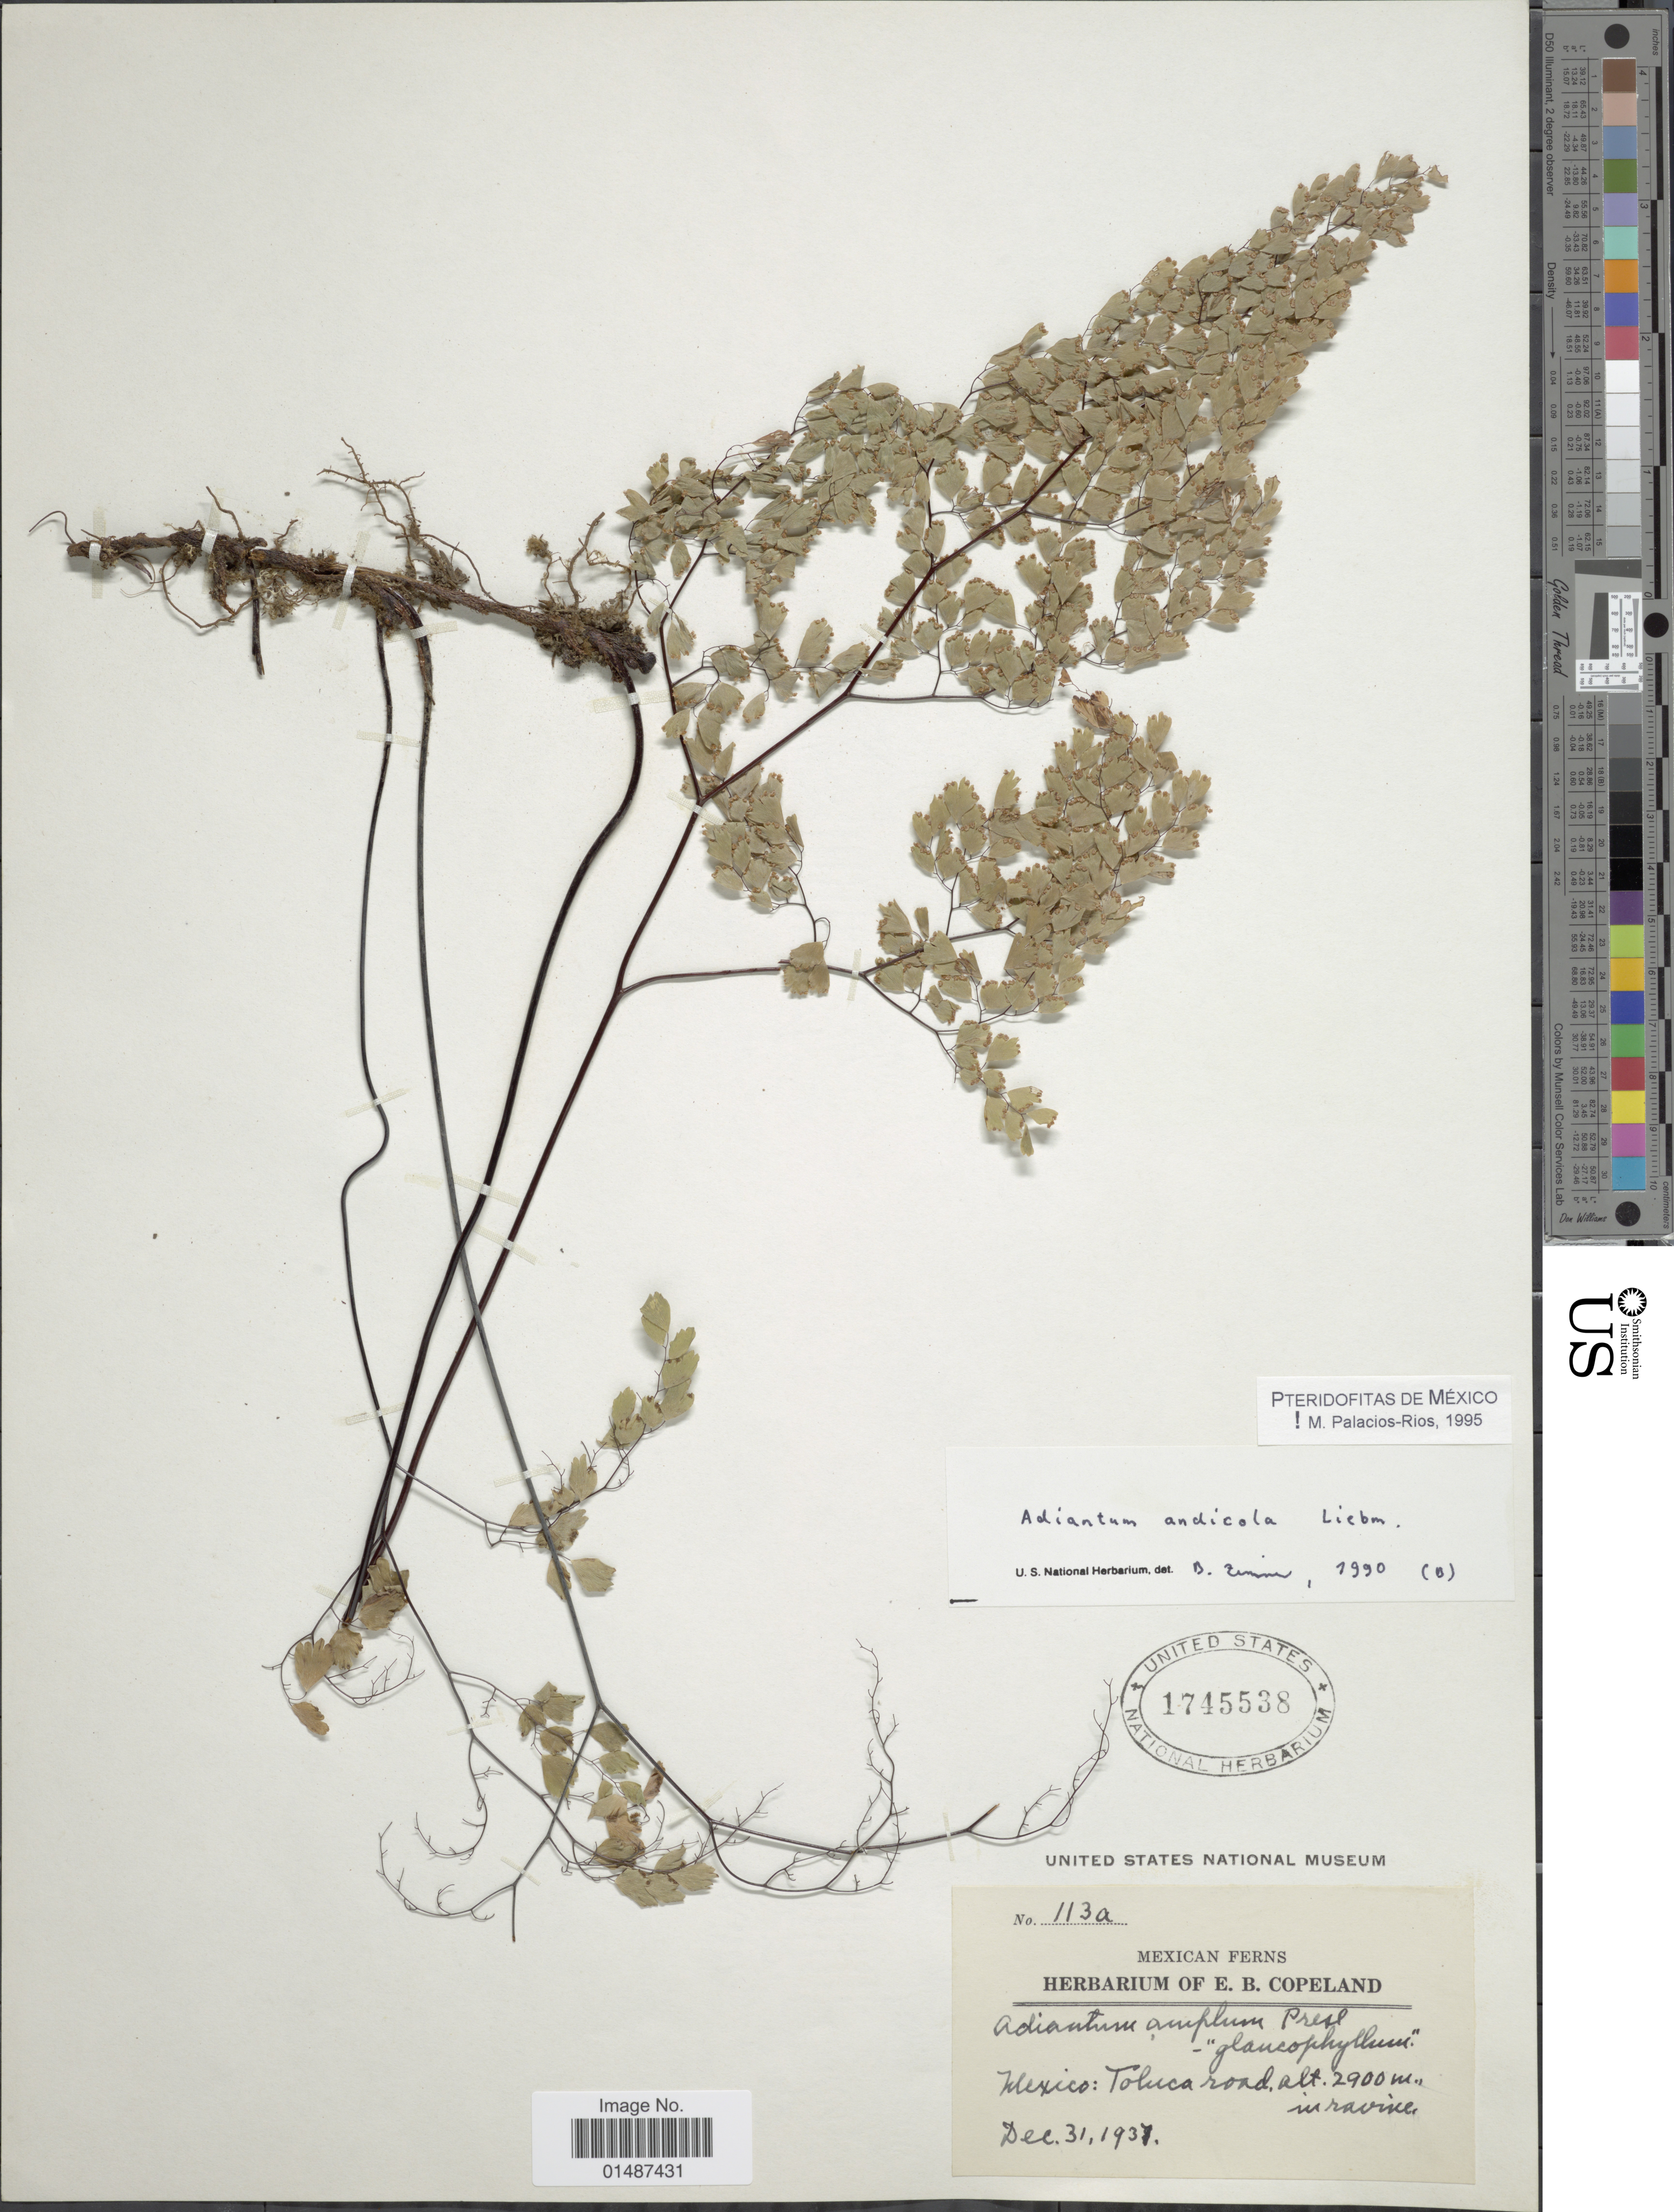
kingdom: Plantae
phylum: Tracheophyta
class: Polypodiopsida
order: Polypodiales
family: Pteridaceae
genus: Adiantum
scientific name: Adiantum amplum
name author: C. Presl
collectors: ex herb. E. B. Copeland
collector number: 113a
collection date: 1937-12-31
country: Mexico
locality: Toluca rond in ravine.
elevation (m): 2900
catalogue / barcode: US 1745538